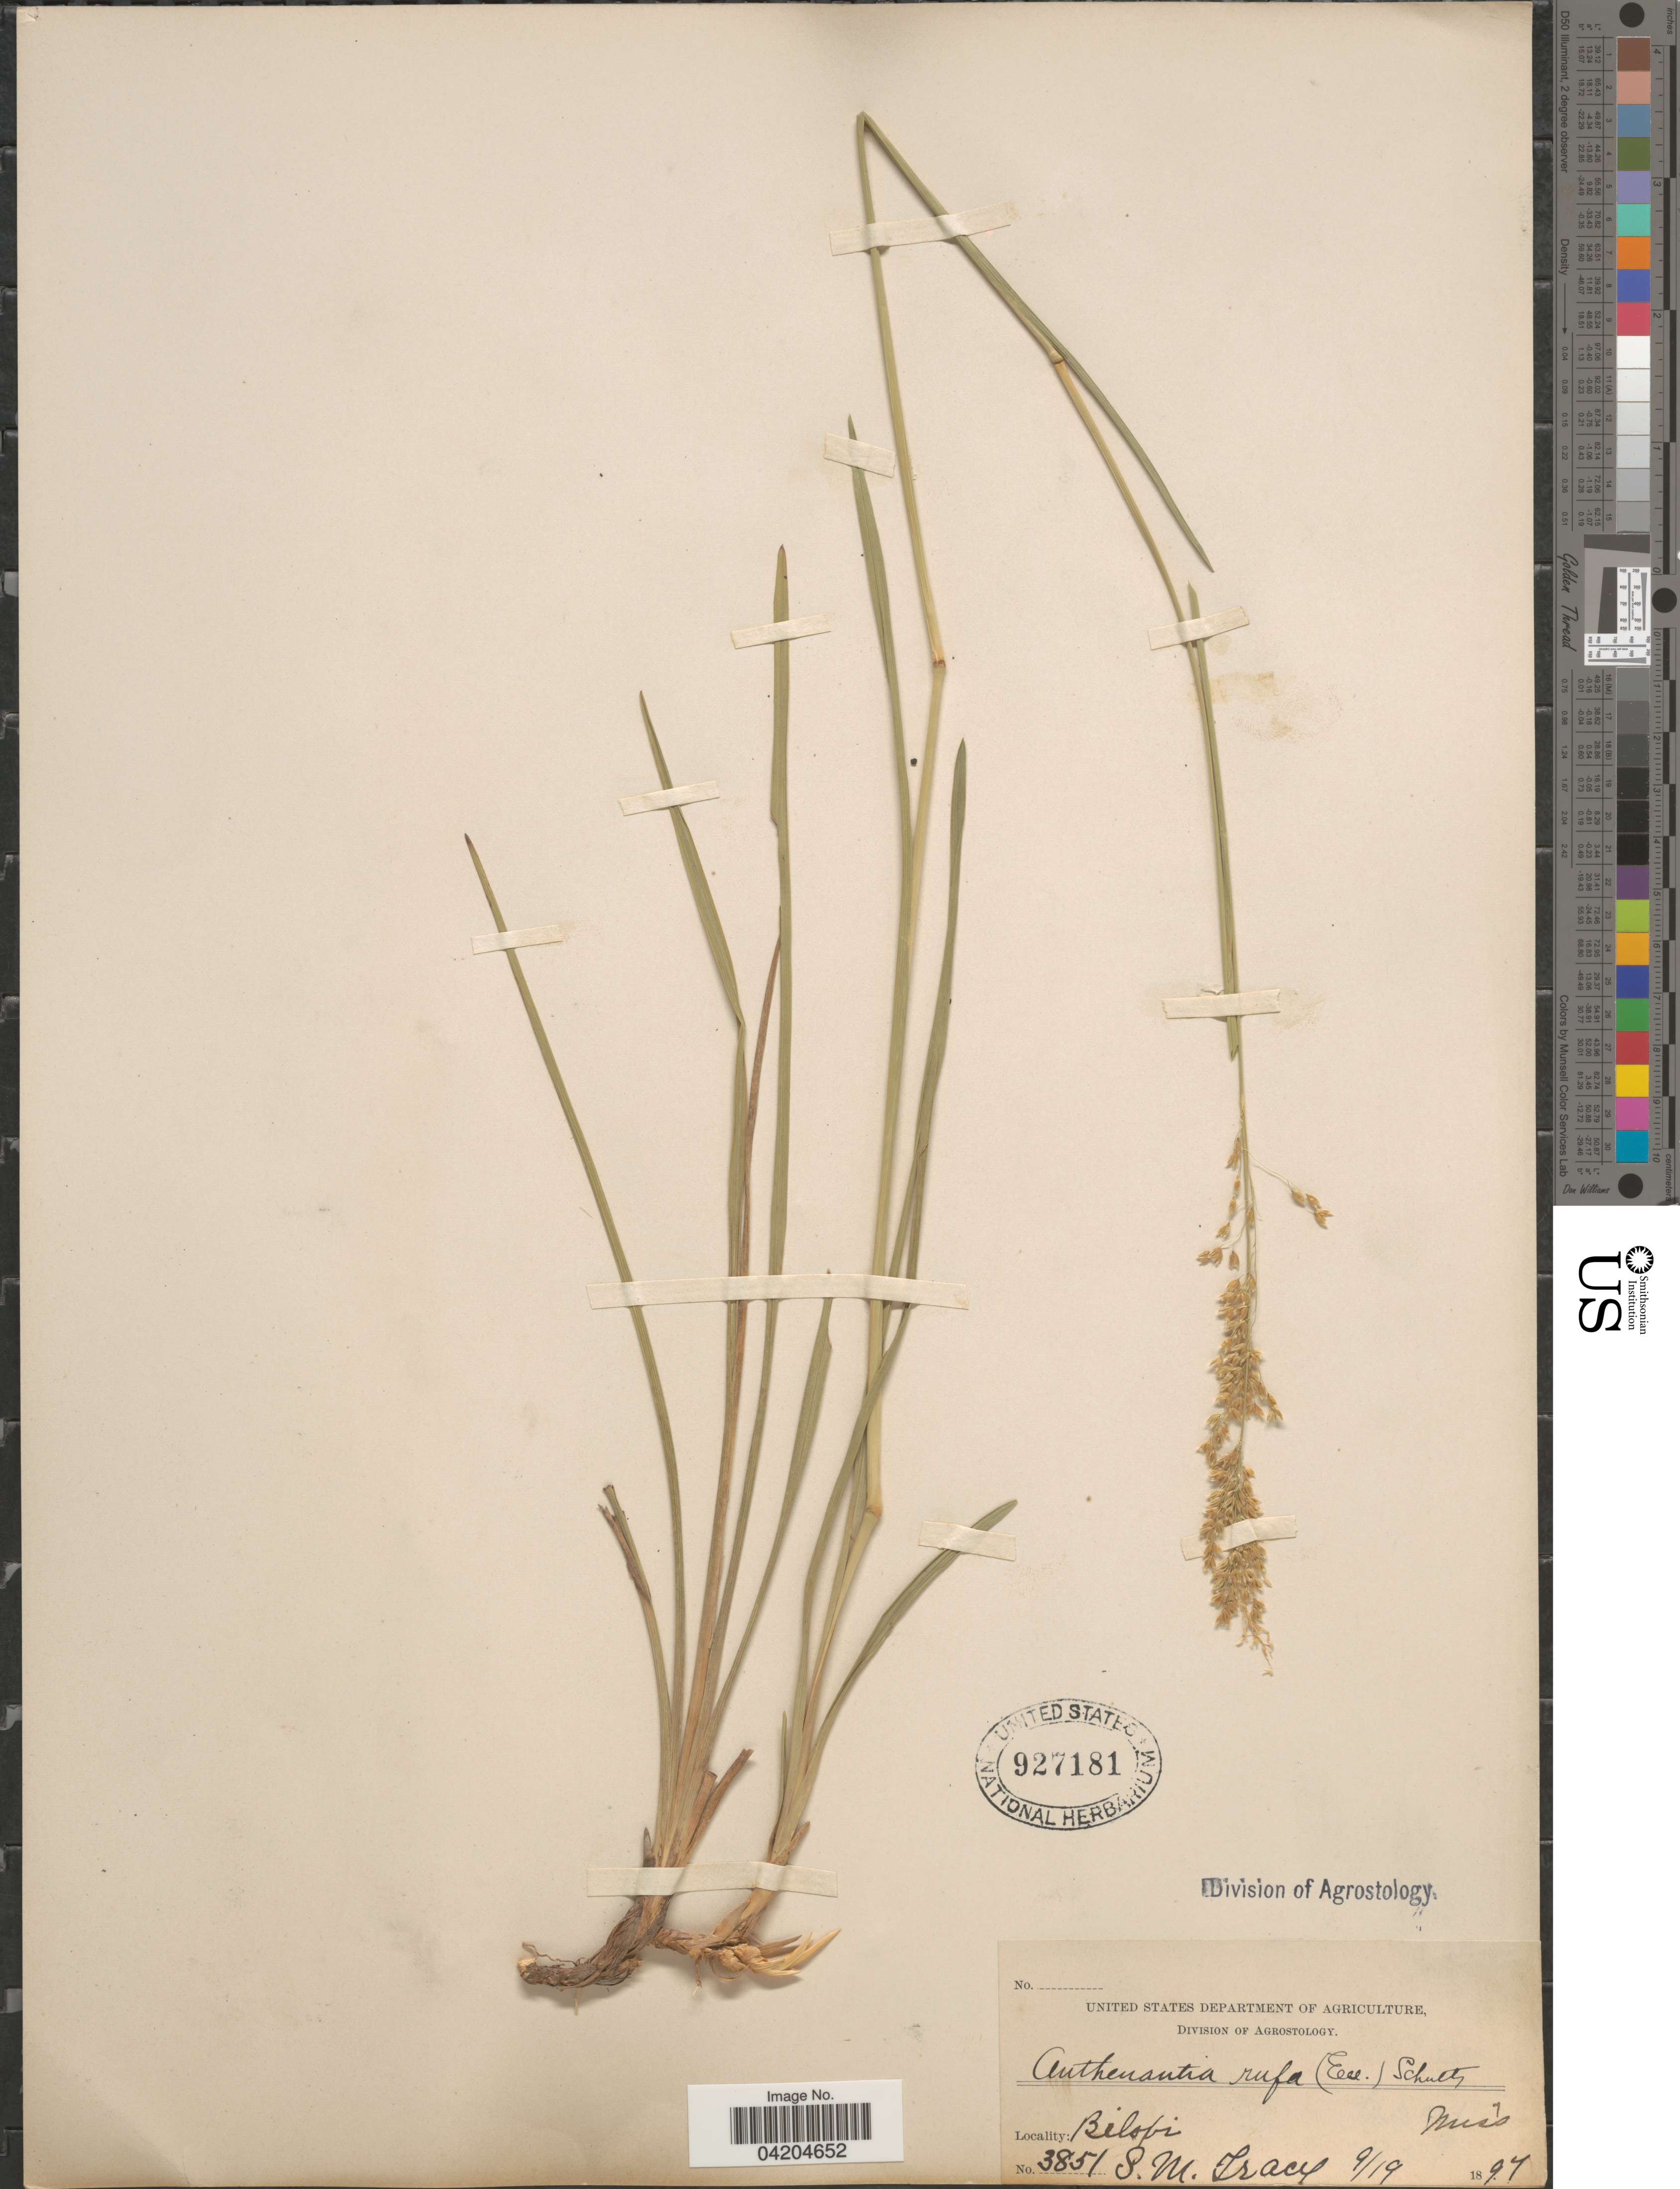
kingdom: Plantae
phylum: Tracheophyta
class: Liliopsida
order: Poales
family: Poaceae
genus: Anthaenantia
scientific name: Anthaenantia rufa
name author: (Elliott) Schult.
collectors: S. M. Tracy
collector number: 3851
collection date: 1897-09-19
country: United States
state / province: Mississippi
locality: Biloxi.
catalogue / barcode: US 927181